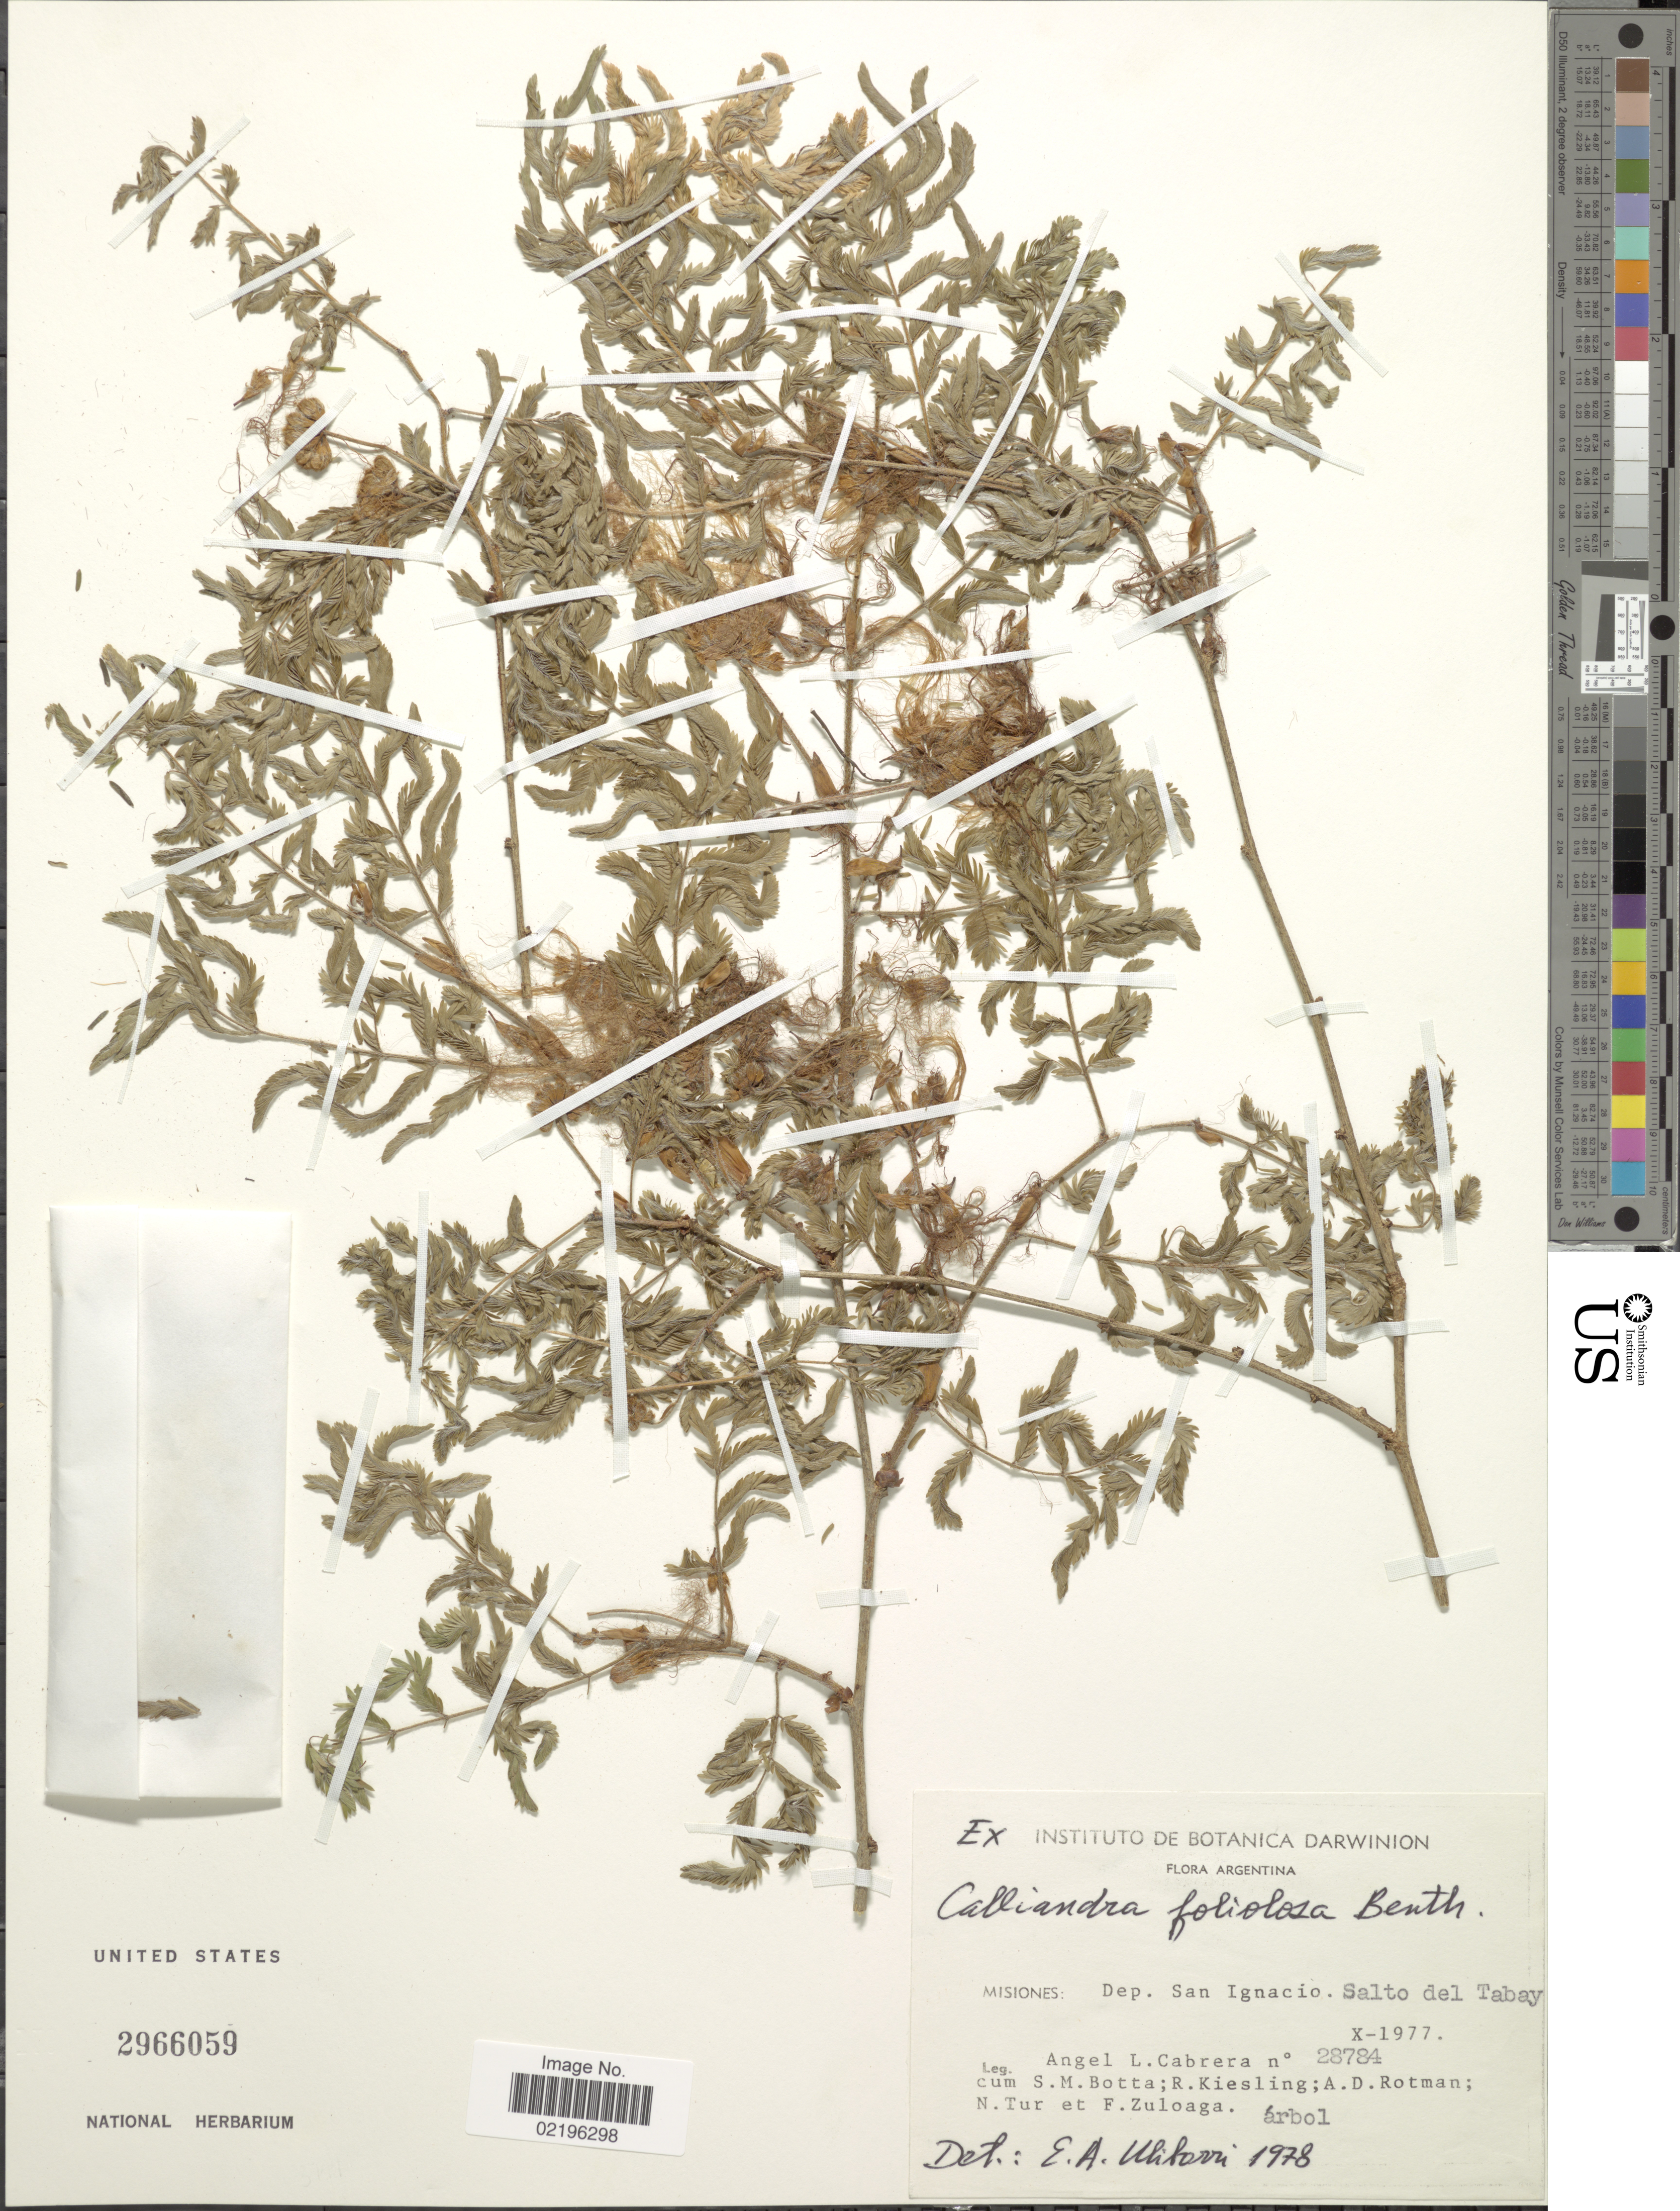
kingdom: Plantae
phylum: Tracheophyta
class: Magnoliopsida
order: Fabales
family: Fabaceae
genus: Calliandra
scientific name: Calliandra foliolosa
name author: Benth.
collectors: A. L. Cabrera, S. Botta, R. Kiesling, A. D. Rotman & et al.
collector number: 28784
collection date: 1977-10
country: Argentina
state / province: Misiones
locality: Dep. San Ignacio. Salto del Tabay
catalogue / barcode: US 2966059